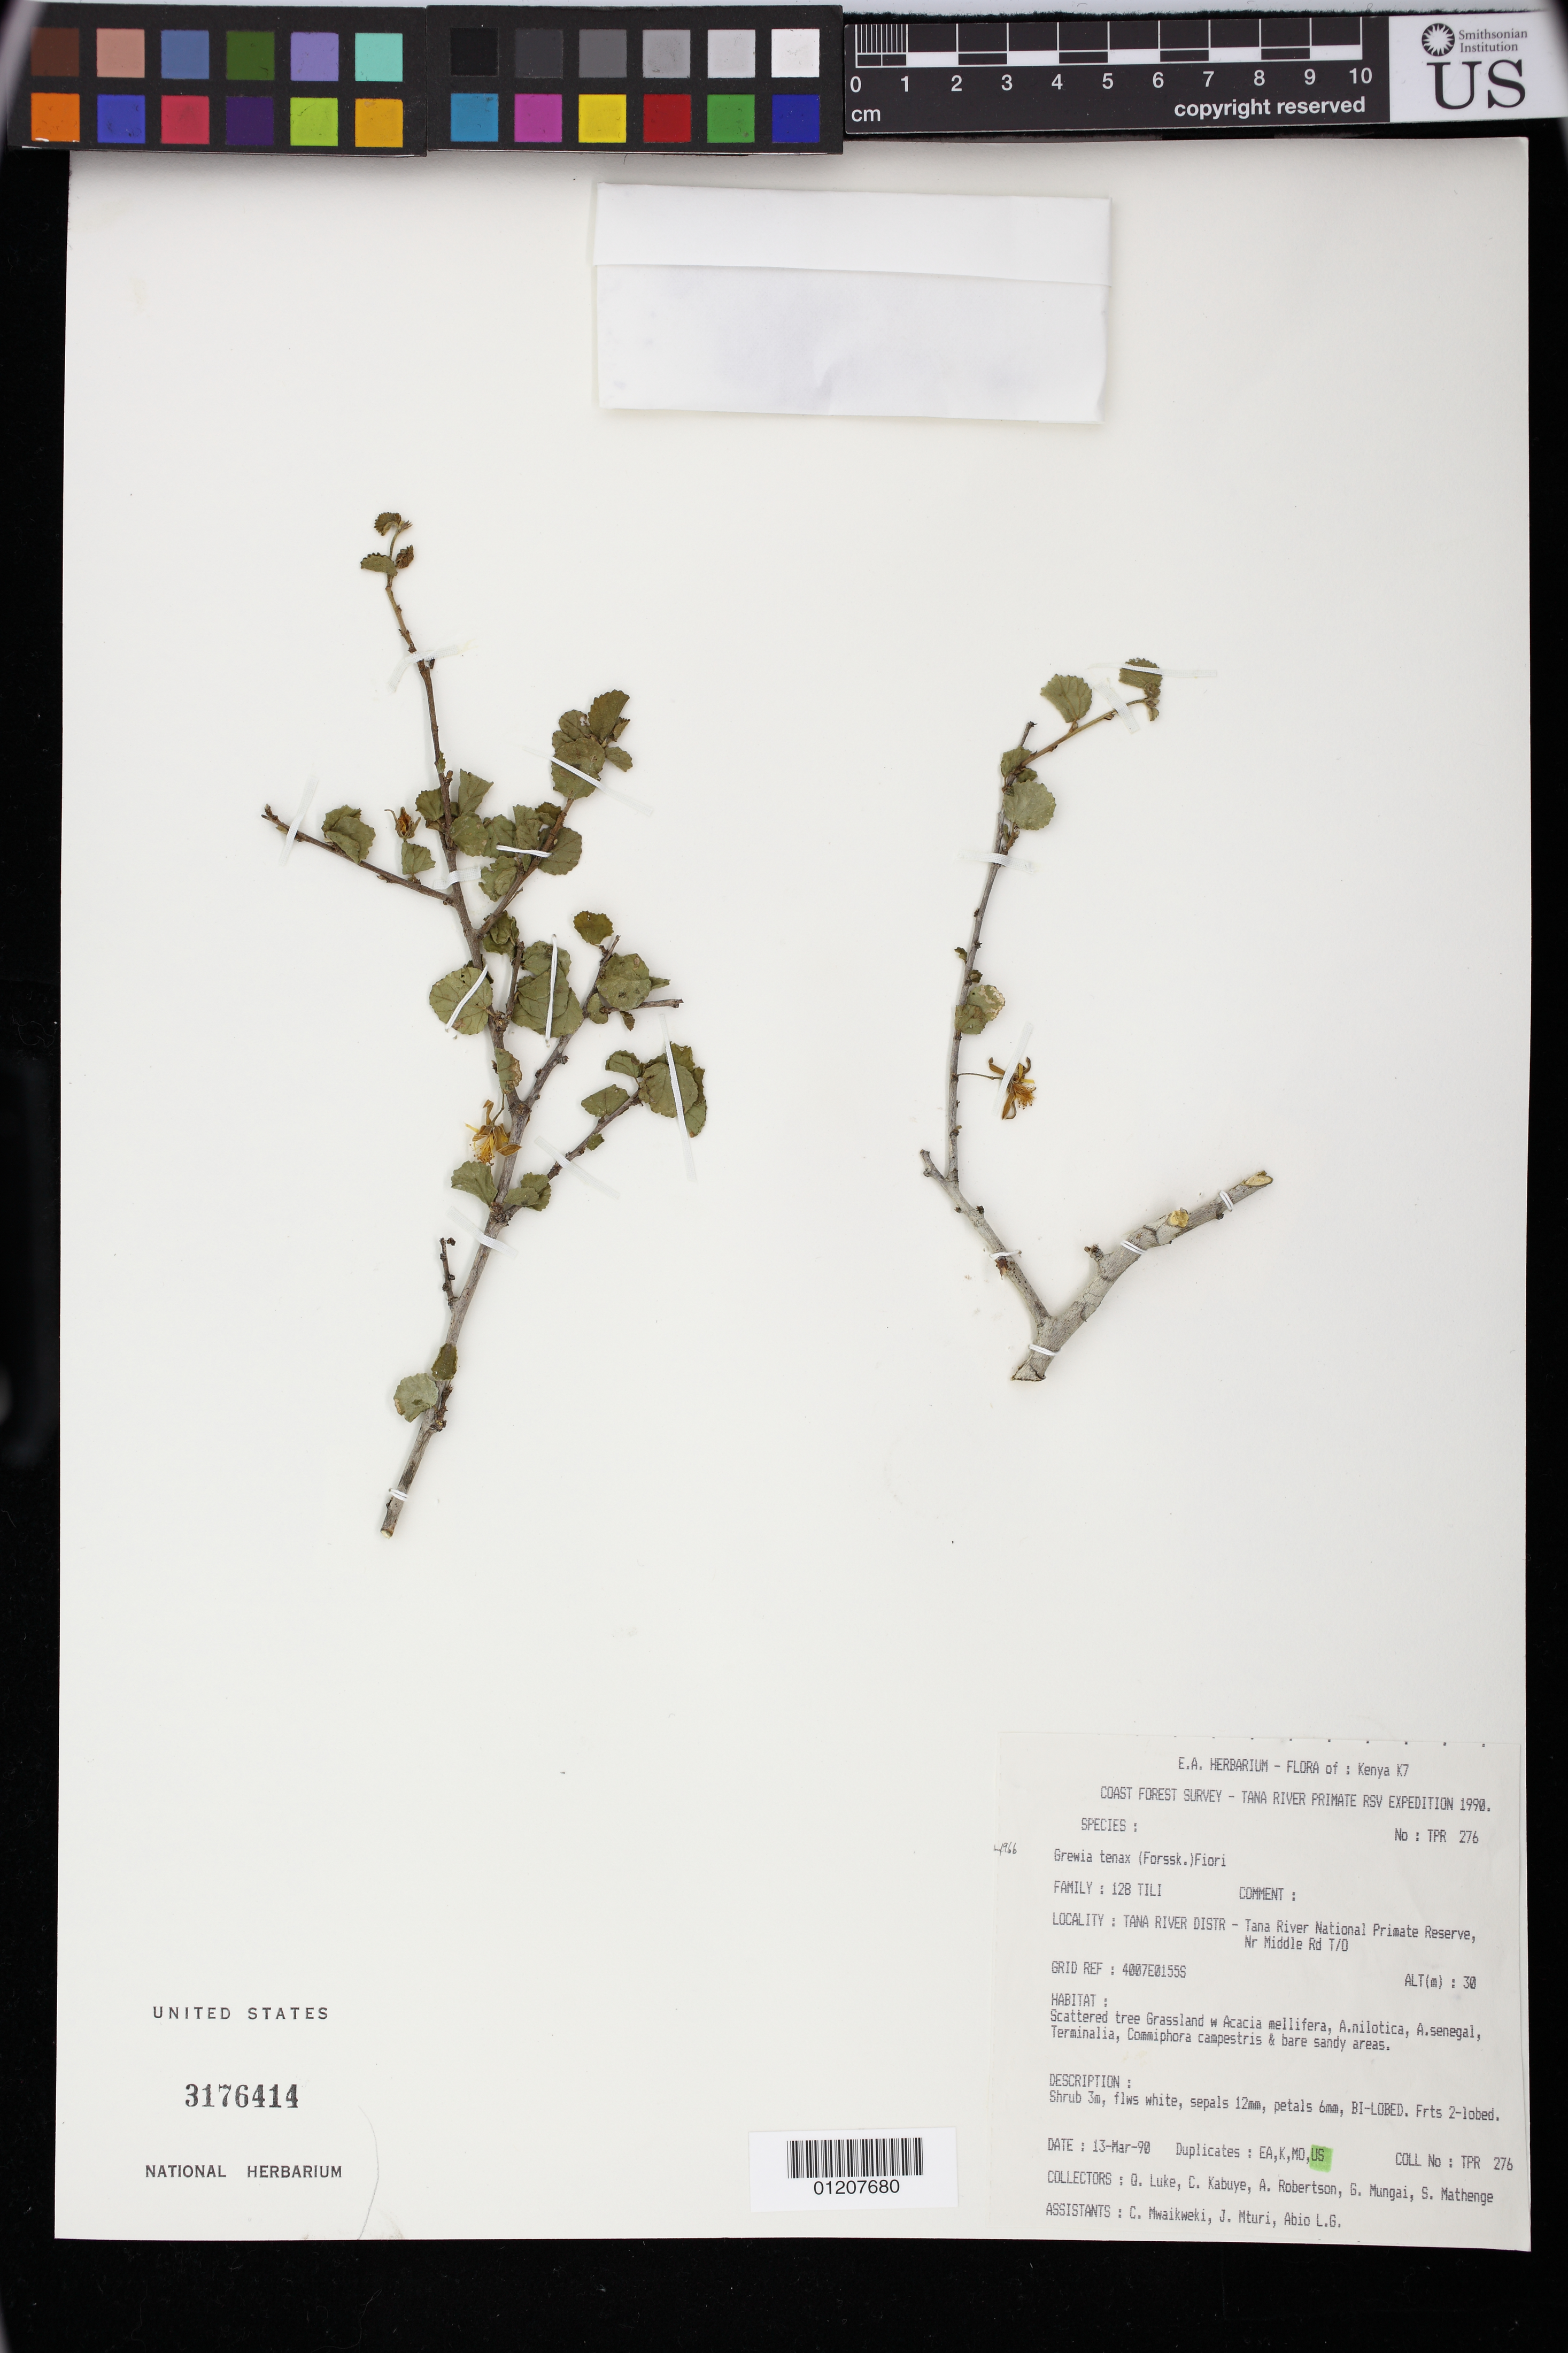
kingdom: Plantae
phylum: Tracheophyta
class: Magnoliopsida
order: Malvales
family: Malvaceae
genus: Grewia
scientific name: Grewia tenax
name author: (Forssk.) Fiori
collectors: Q. Luke, C. Kabuye, A. Robertson & G. Mungai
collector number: TPR 276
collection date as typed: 13 Mar 1990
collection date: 1990-03-13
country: Kenya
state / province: Tana River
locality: Tana River Distr - Tana River National Primate reserve, Nr Middle Rd T/O. Grid Ref: 4007E0155S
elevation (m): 30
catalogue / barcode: US 3176414